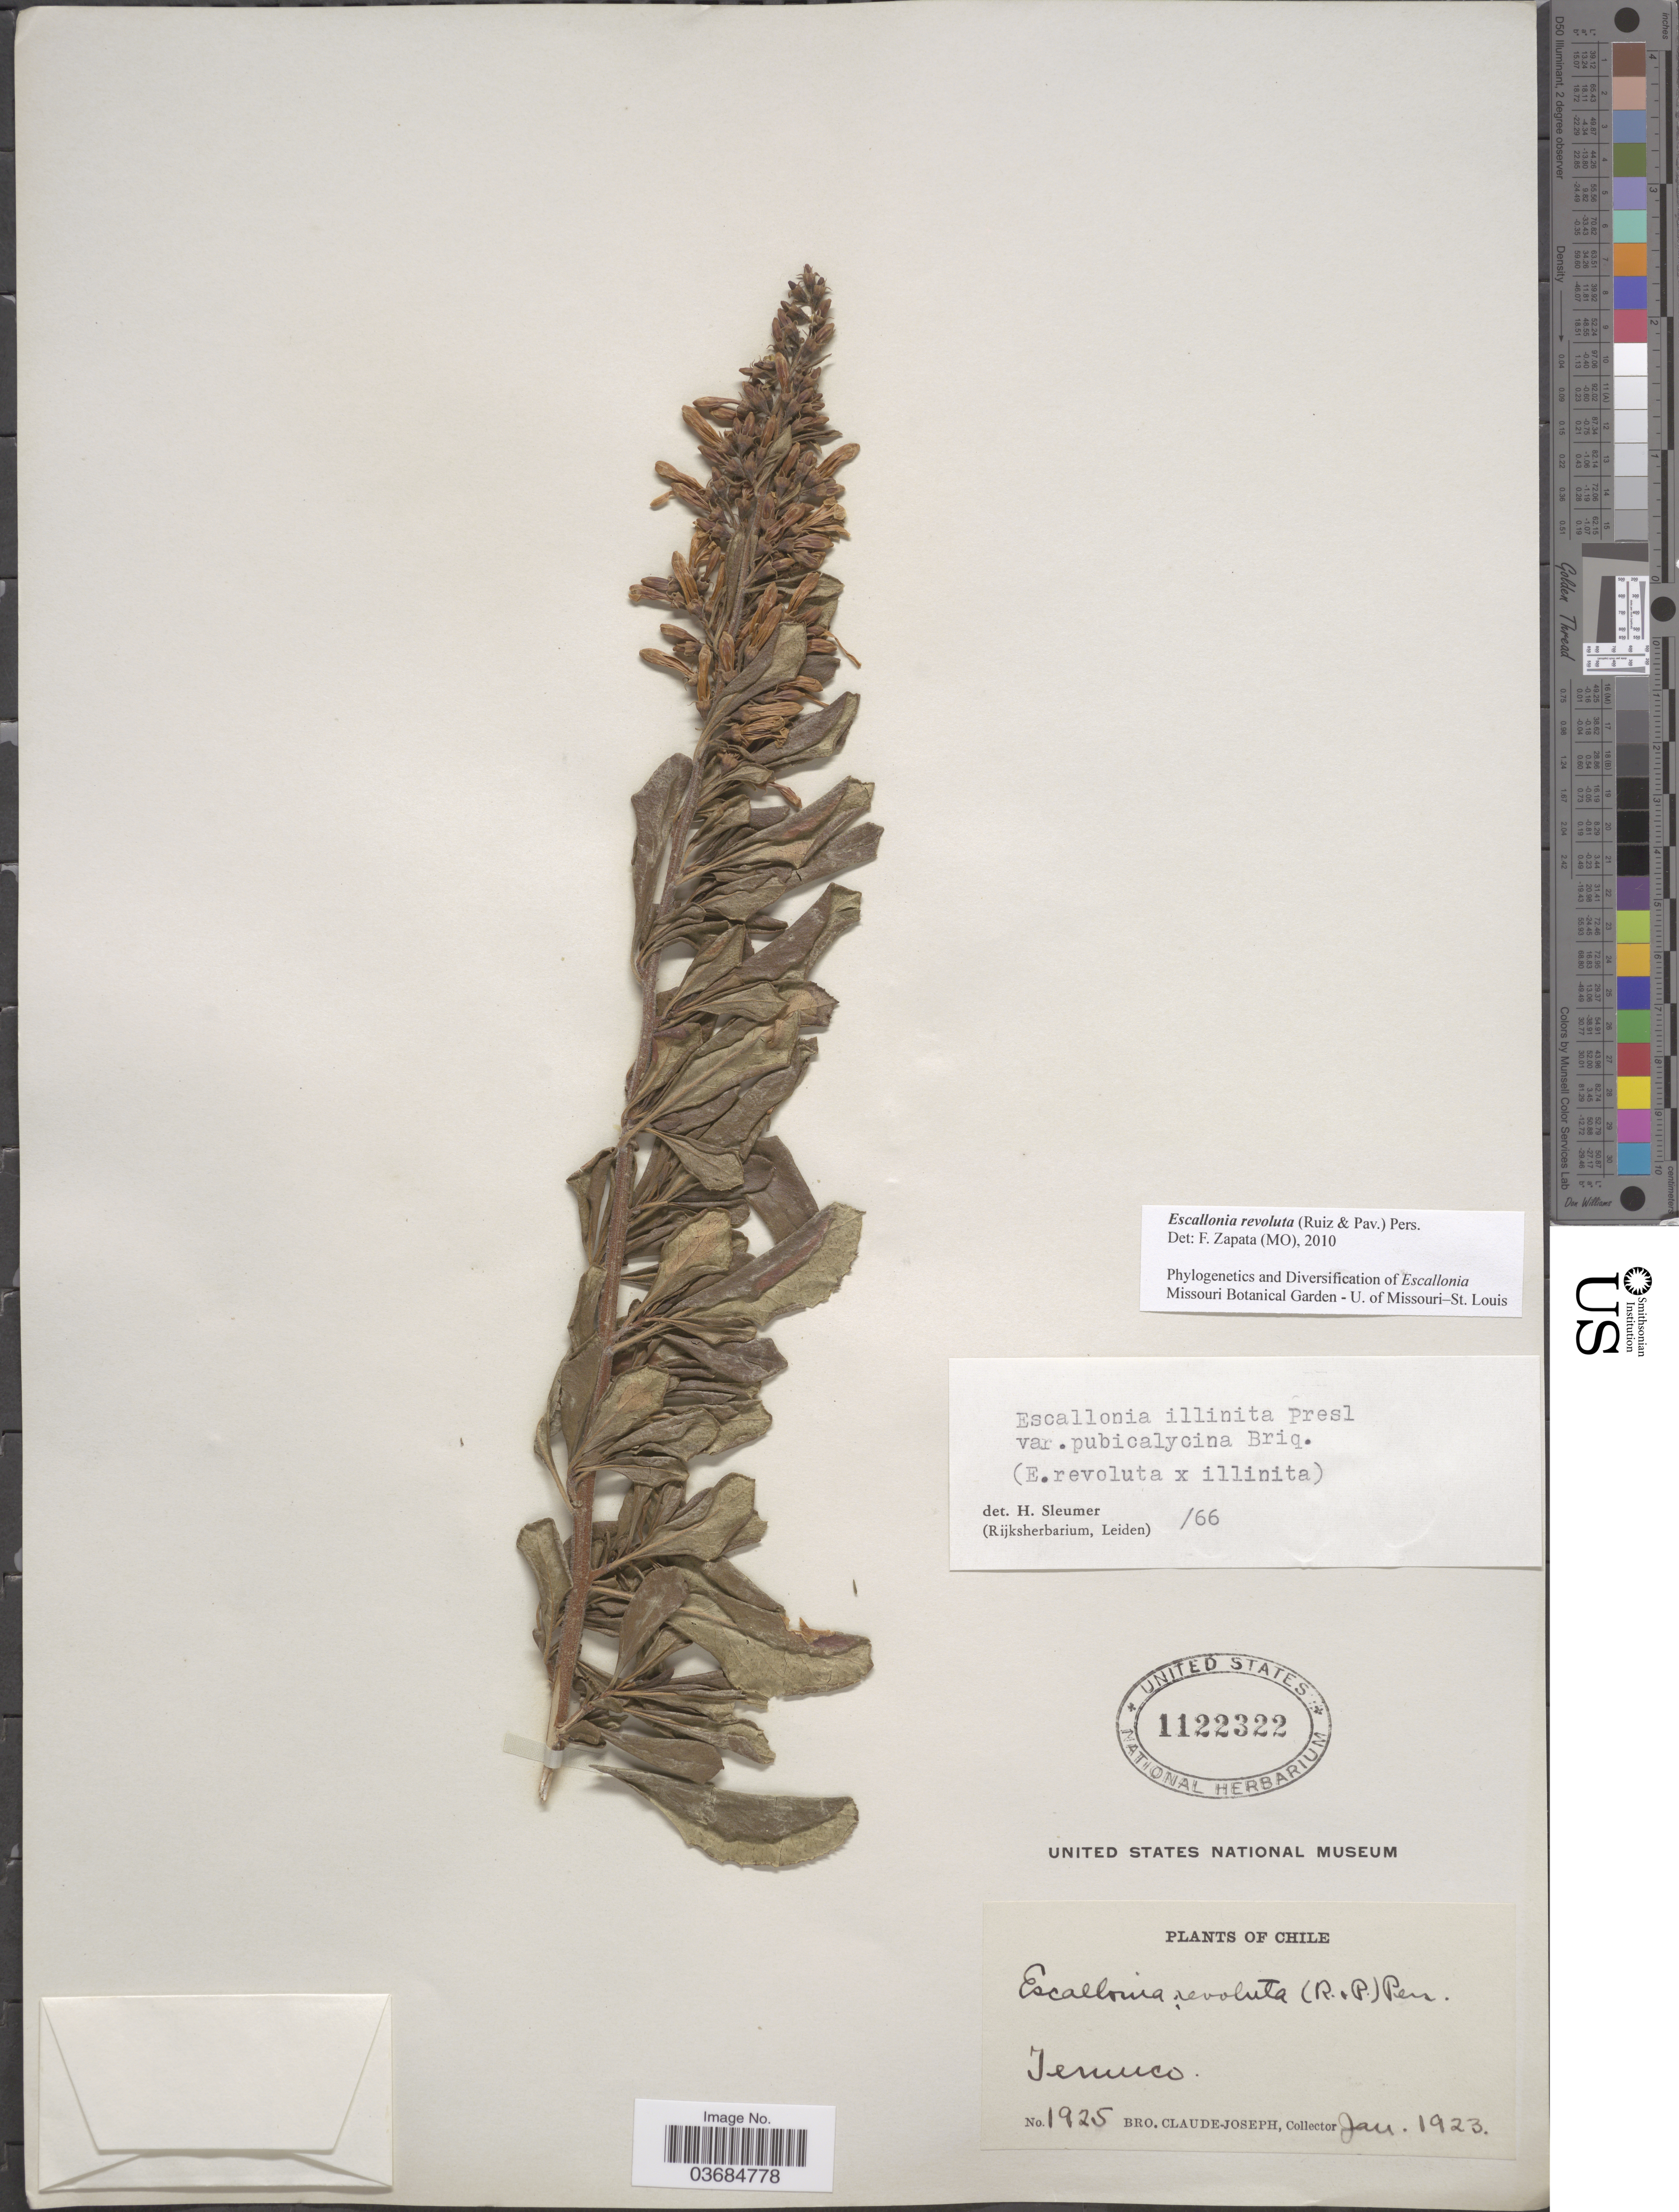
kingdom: Plantae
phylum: Tracheophyta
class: Magnoliopsida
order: Escalloniales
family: Escalloniaceae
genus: Escallonia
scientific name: Escallonia revoluta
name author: (Ruiz & Pav.) Pers.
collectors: Bro. Claude-Joseph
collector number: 1925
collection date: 1923-01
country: Chile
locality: Temuco.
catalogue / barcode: US 1122322